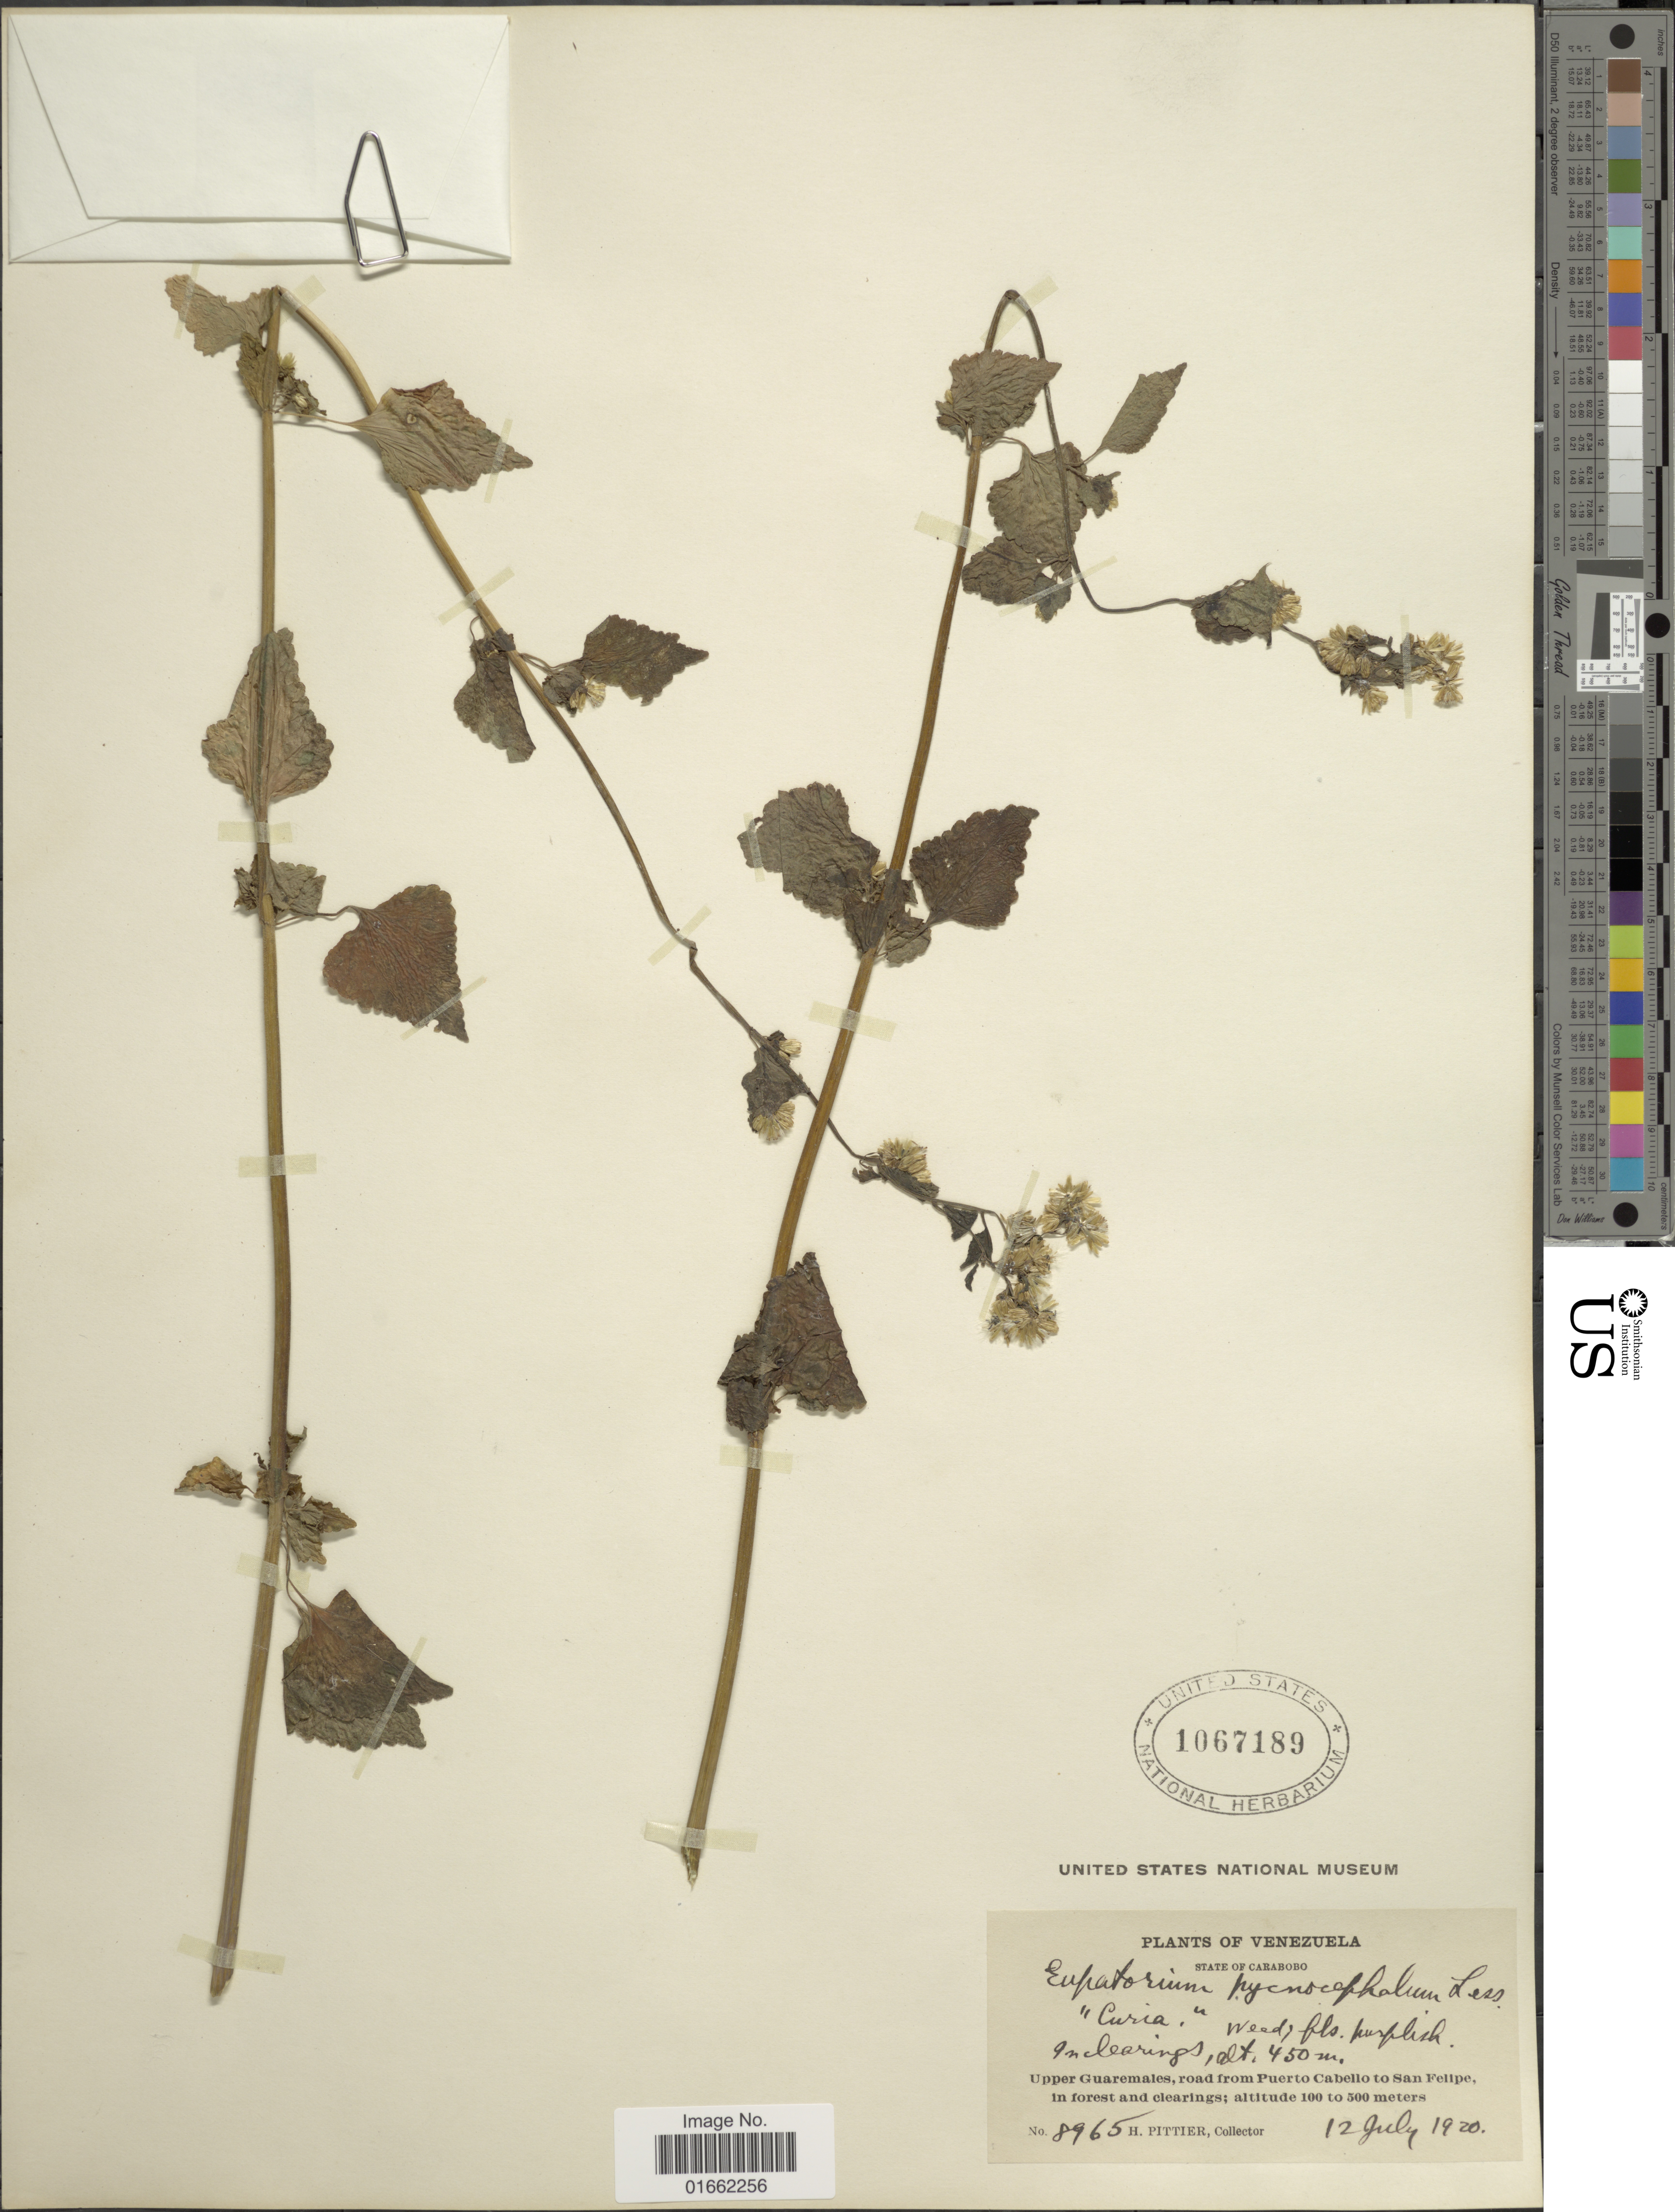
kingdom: Plantae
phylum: Tracheophyta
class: Magnoliopsida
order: Asterales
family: Asteraceae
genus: Fleischmannia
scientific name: Fleischmannia pratensis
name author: (Klatt) R.M. King & H. Rob.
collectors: H. F. Pittier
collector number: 8965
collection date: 1920-07-12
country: Venezuela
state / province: Carabobo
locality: State of Carabobo. Upper Guaremales, road from Puerto Cabello to San Felipe, in forest and clearings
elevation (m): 450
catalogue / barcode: US 1067189